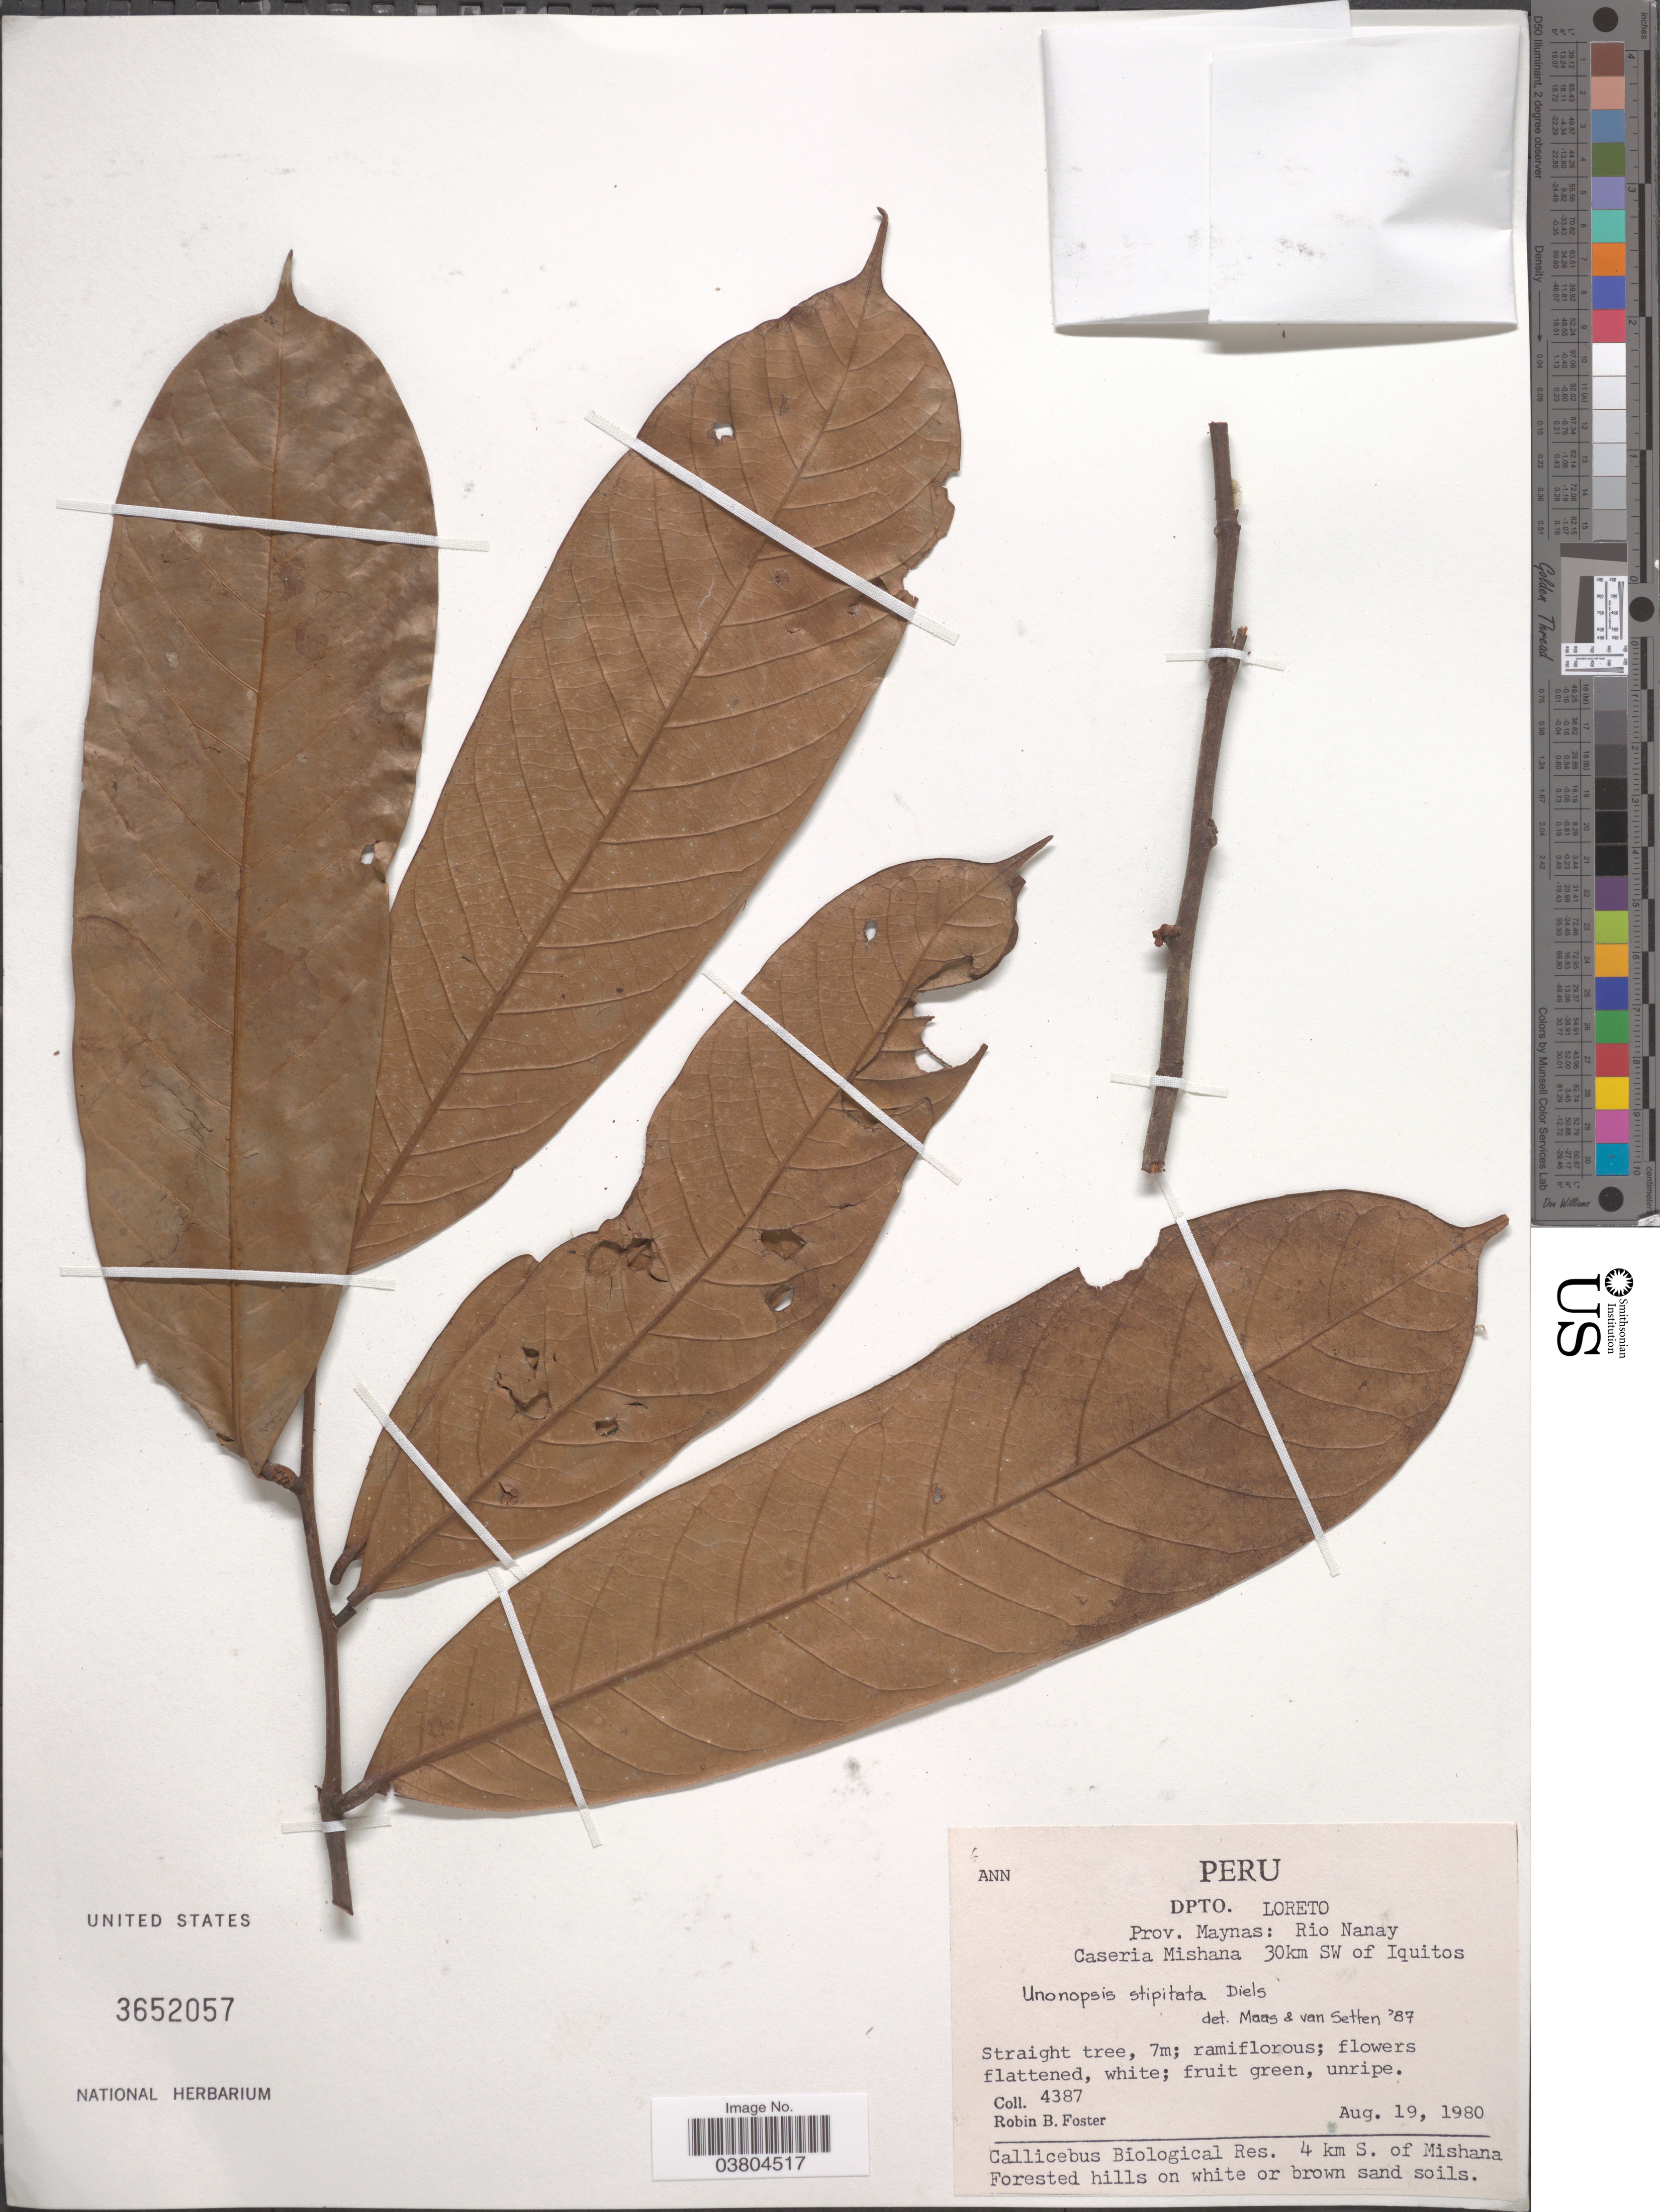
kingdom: Plantae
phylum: Tracheophyta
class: Magnoliopsida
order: Magnoliales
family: Annonaceae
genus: Unonopsis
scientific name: Unonopsis stipitata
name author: Diels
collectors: R. B. Foster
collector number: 4387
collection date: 1980-08-19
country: Peru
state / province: Loreto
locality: Dpto. Loreto. Prov. Maynas: Rio Nanay. Caseria Mishana. 30km SW of Iquitos.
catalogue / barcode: US 3652057